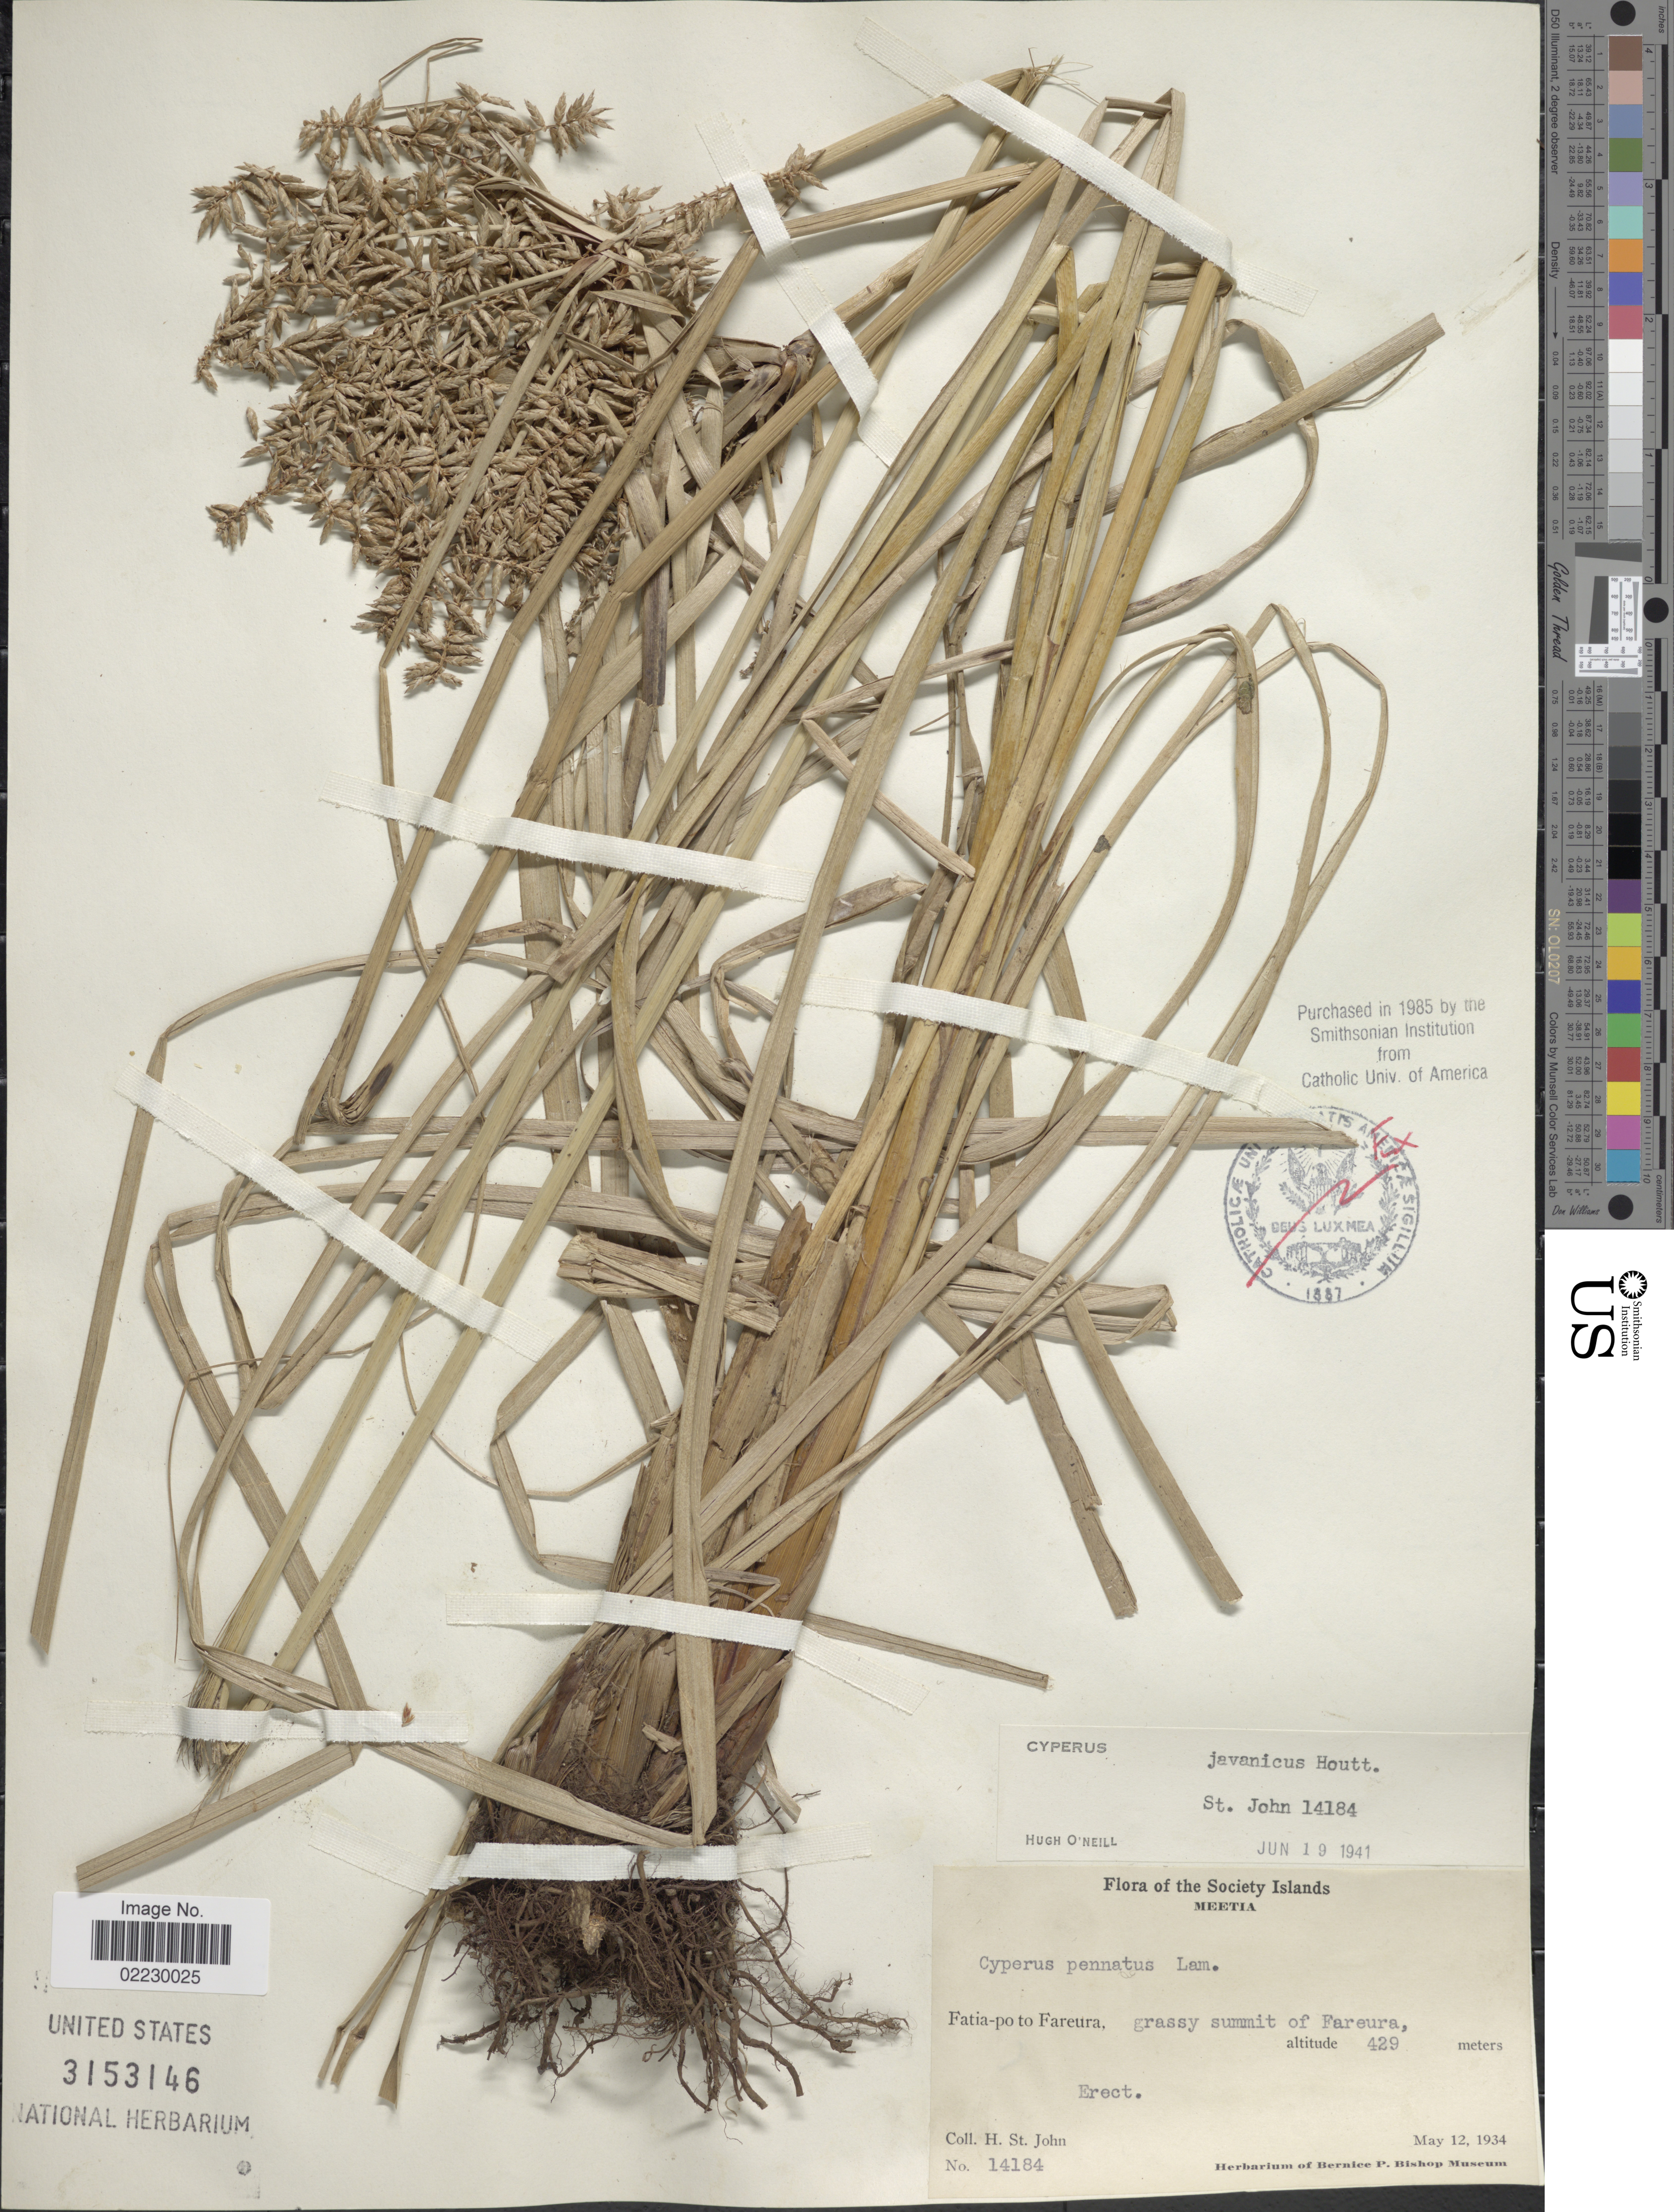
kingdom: Plantae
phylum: Tracheophyta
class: Liliopsida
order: Poales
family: Cyperaceae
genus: Cyperus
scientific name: Cyperus javanicus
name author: Houtt.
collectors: H. St. John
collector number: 14184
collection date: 1934-05-12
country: French Polynesia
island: Mehetia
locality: The Society Islands. Meetia. Fatia-po to Fareura, grassy summit to Fareura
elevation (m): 429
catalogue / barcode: US 3153146